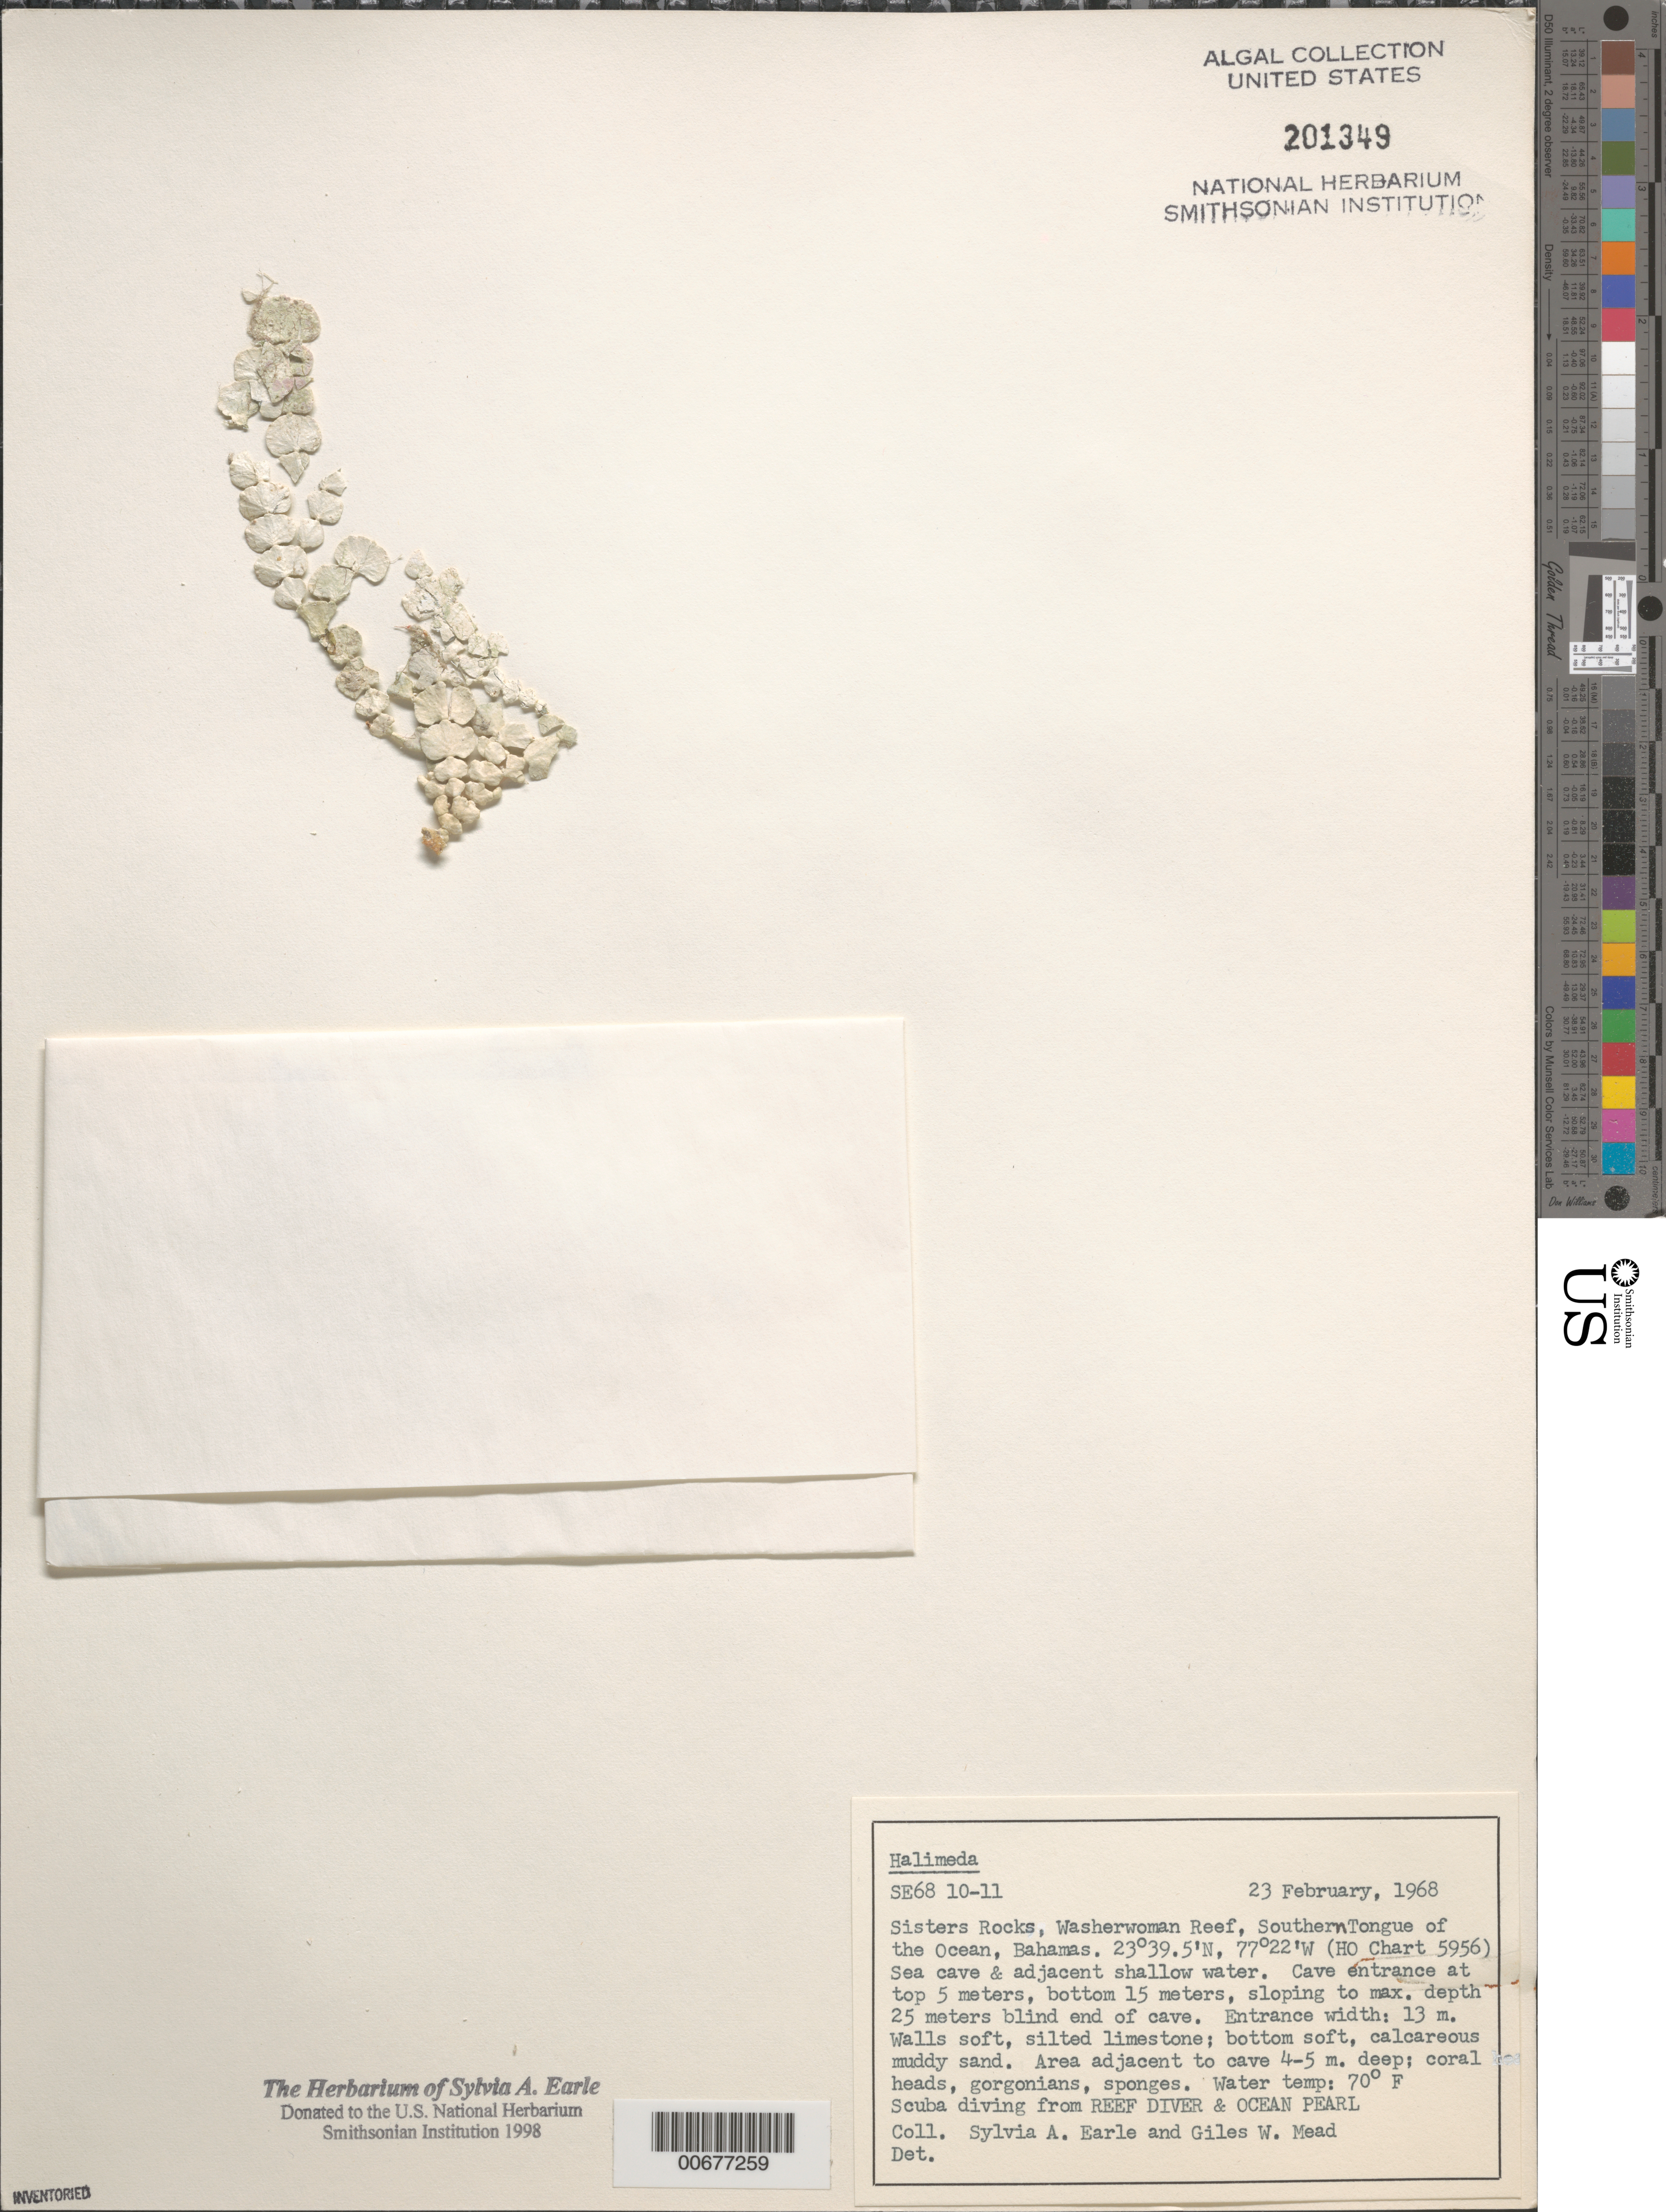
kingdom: Plantae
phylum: Chlorophyta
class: Ulvophyceae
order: Bryopsidales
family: Halimedaceae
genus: Halimeda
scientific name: Halimeda sp.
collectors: S. A. Earle & G. W. Mead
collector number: SE 6810-11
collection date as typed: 23 Feb 1968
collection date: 1968-02-23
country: Bahamas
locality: Sisters Rocks, Washerwoman Reef, Southern Tongue of the Ocean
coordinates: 23 39.5' N, 77 22' W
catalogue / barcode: US 201349